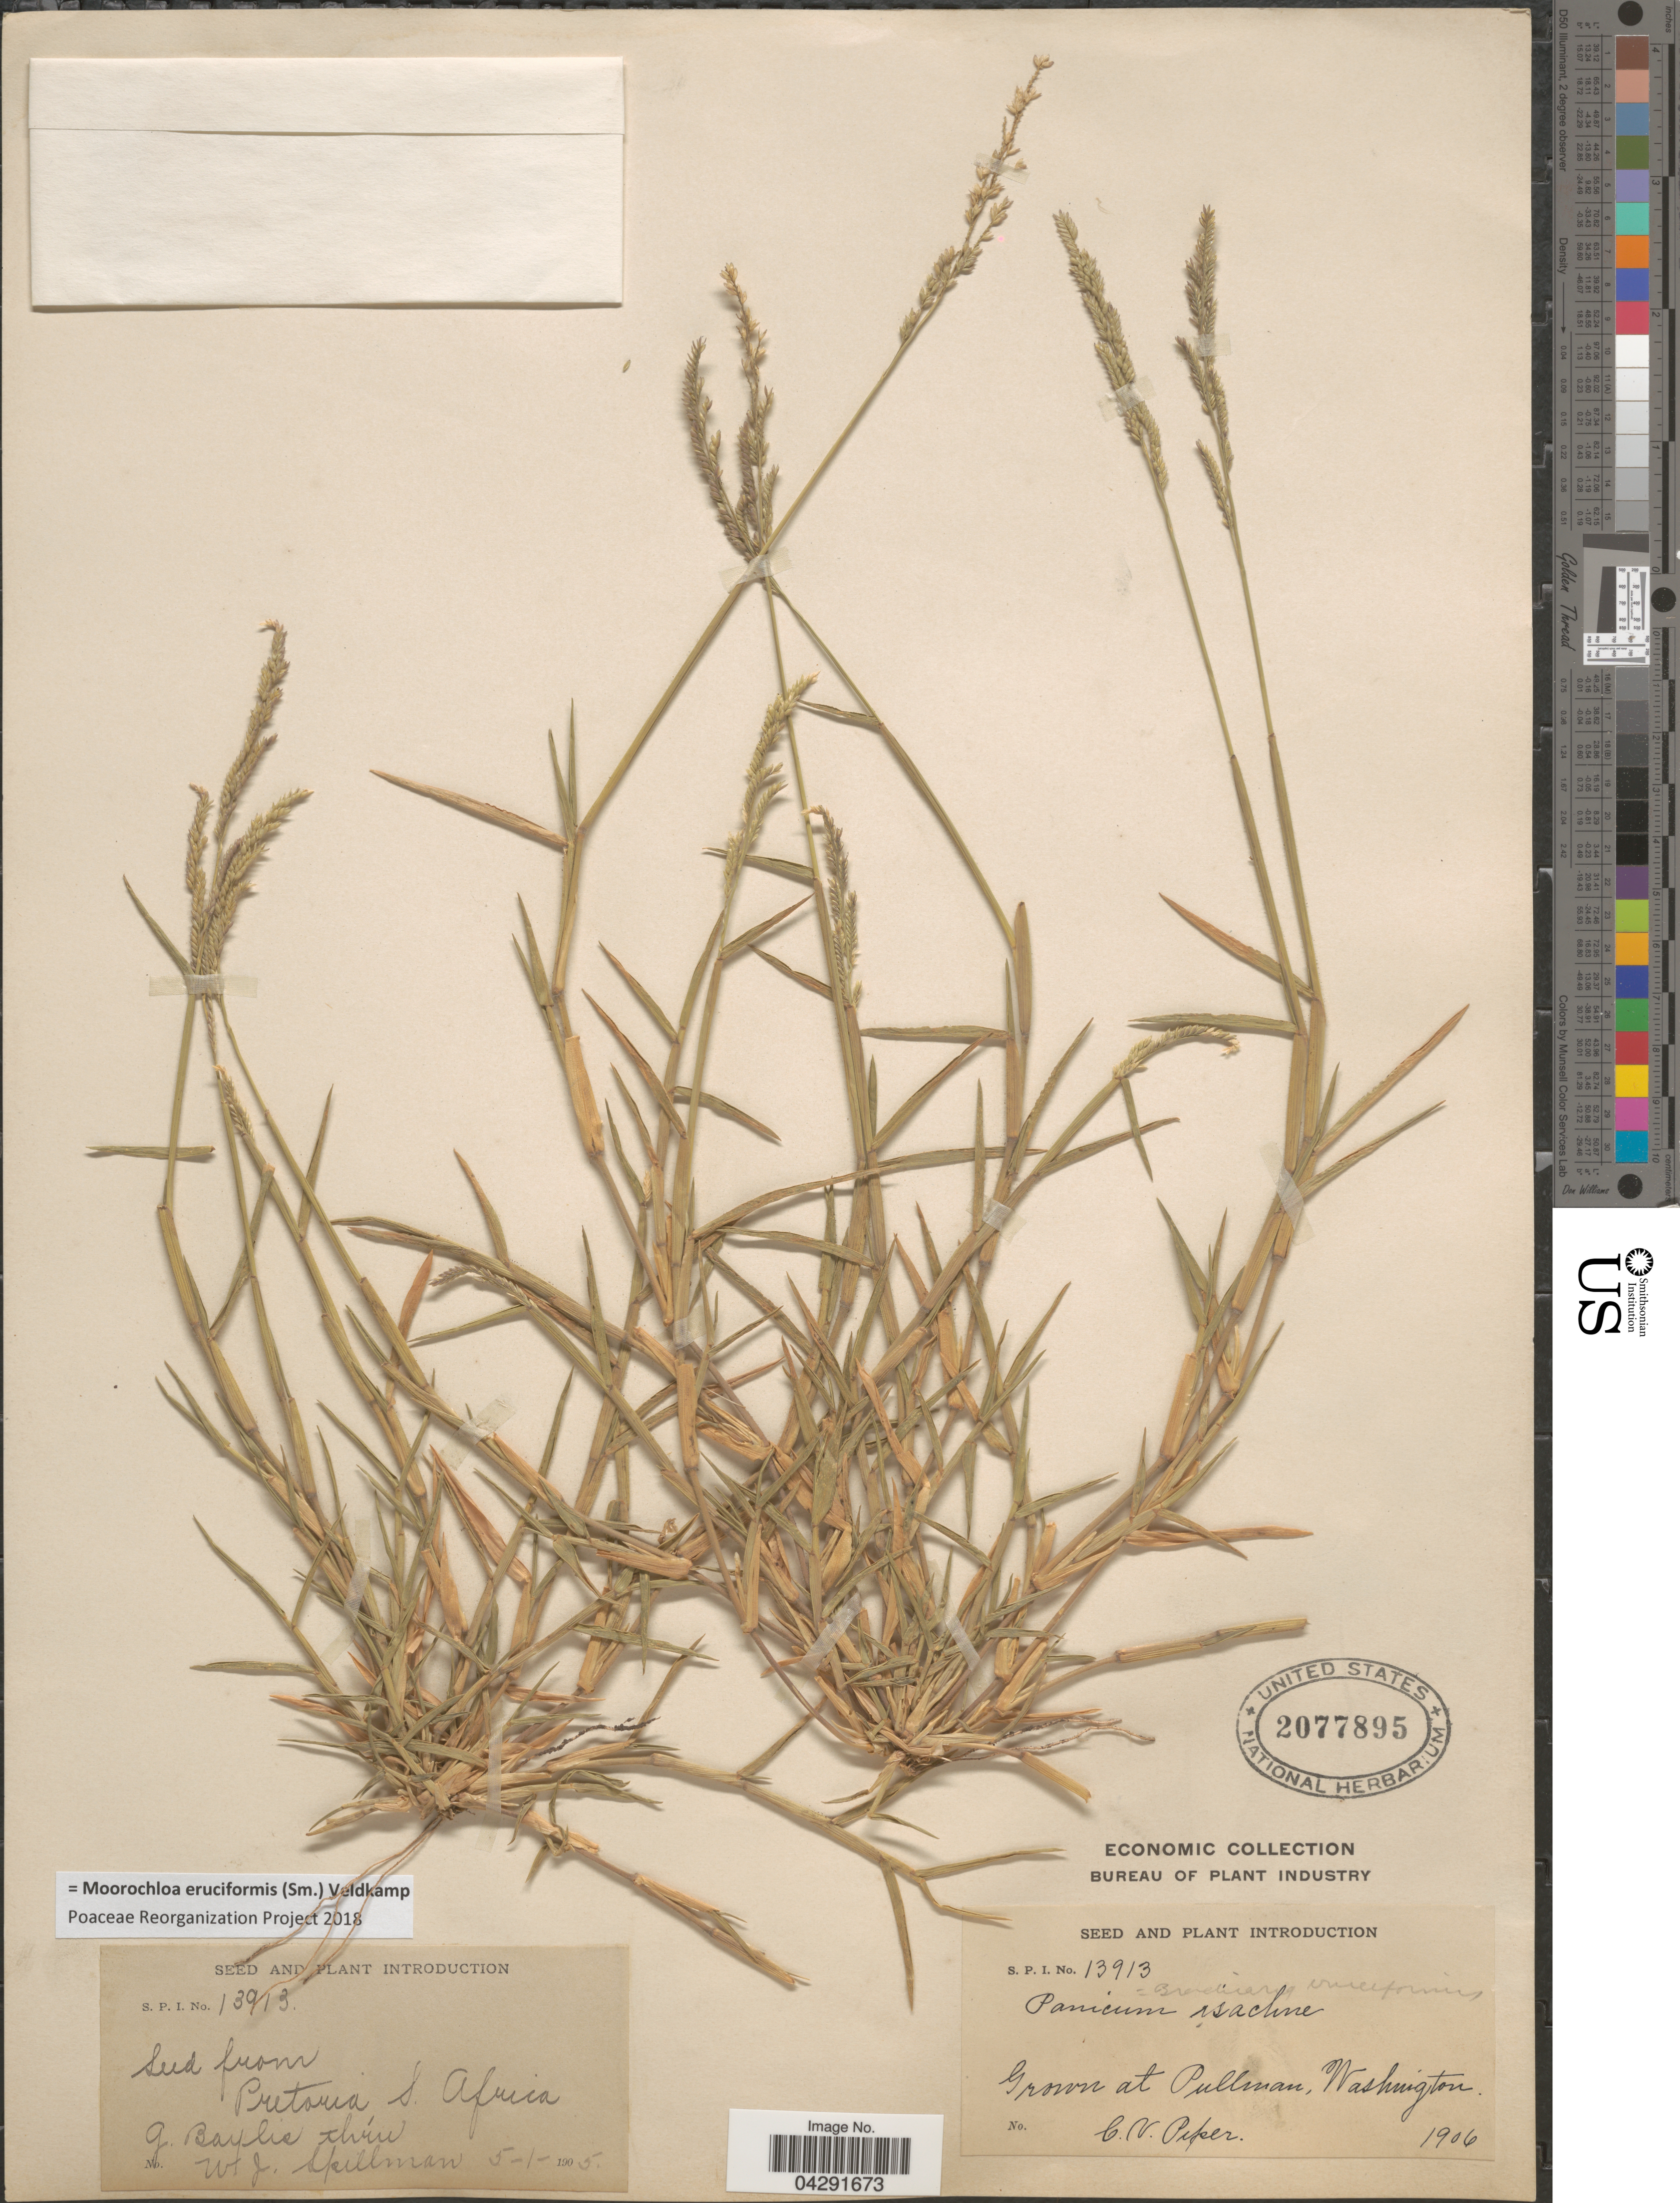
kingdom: Plantae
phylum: Tracheophyta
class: Liliopsida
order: Poales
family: Poaceae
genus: Moorochloa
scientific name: Moorochloa eruciformis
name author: (Sm.) Veldkamp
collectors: C. V. Piper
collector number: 13913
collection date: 1906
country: United States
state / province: Washington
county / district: Whitman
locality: Pullman.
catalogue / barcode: US 2077895